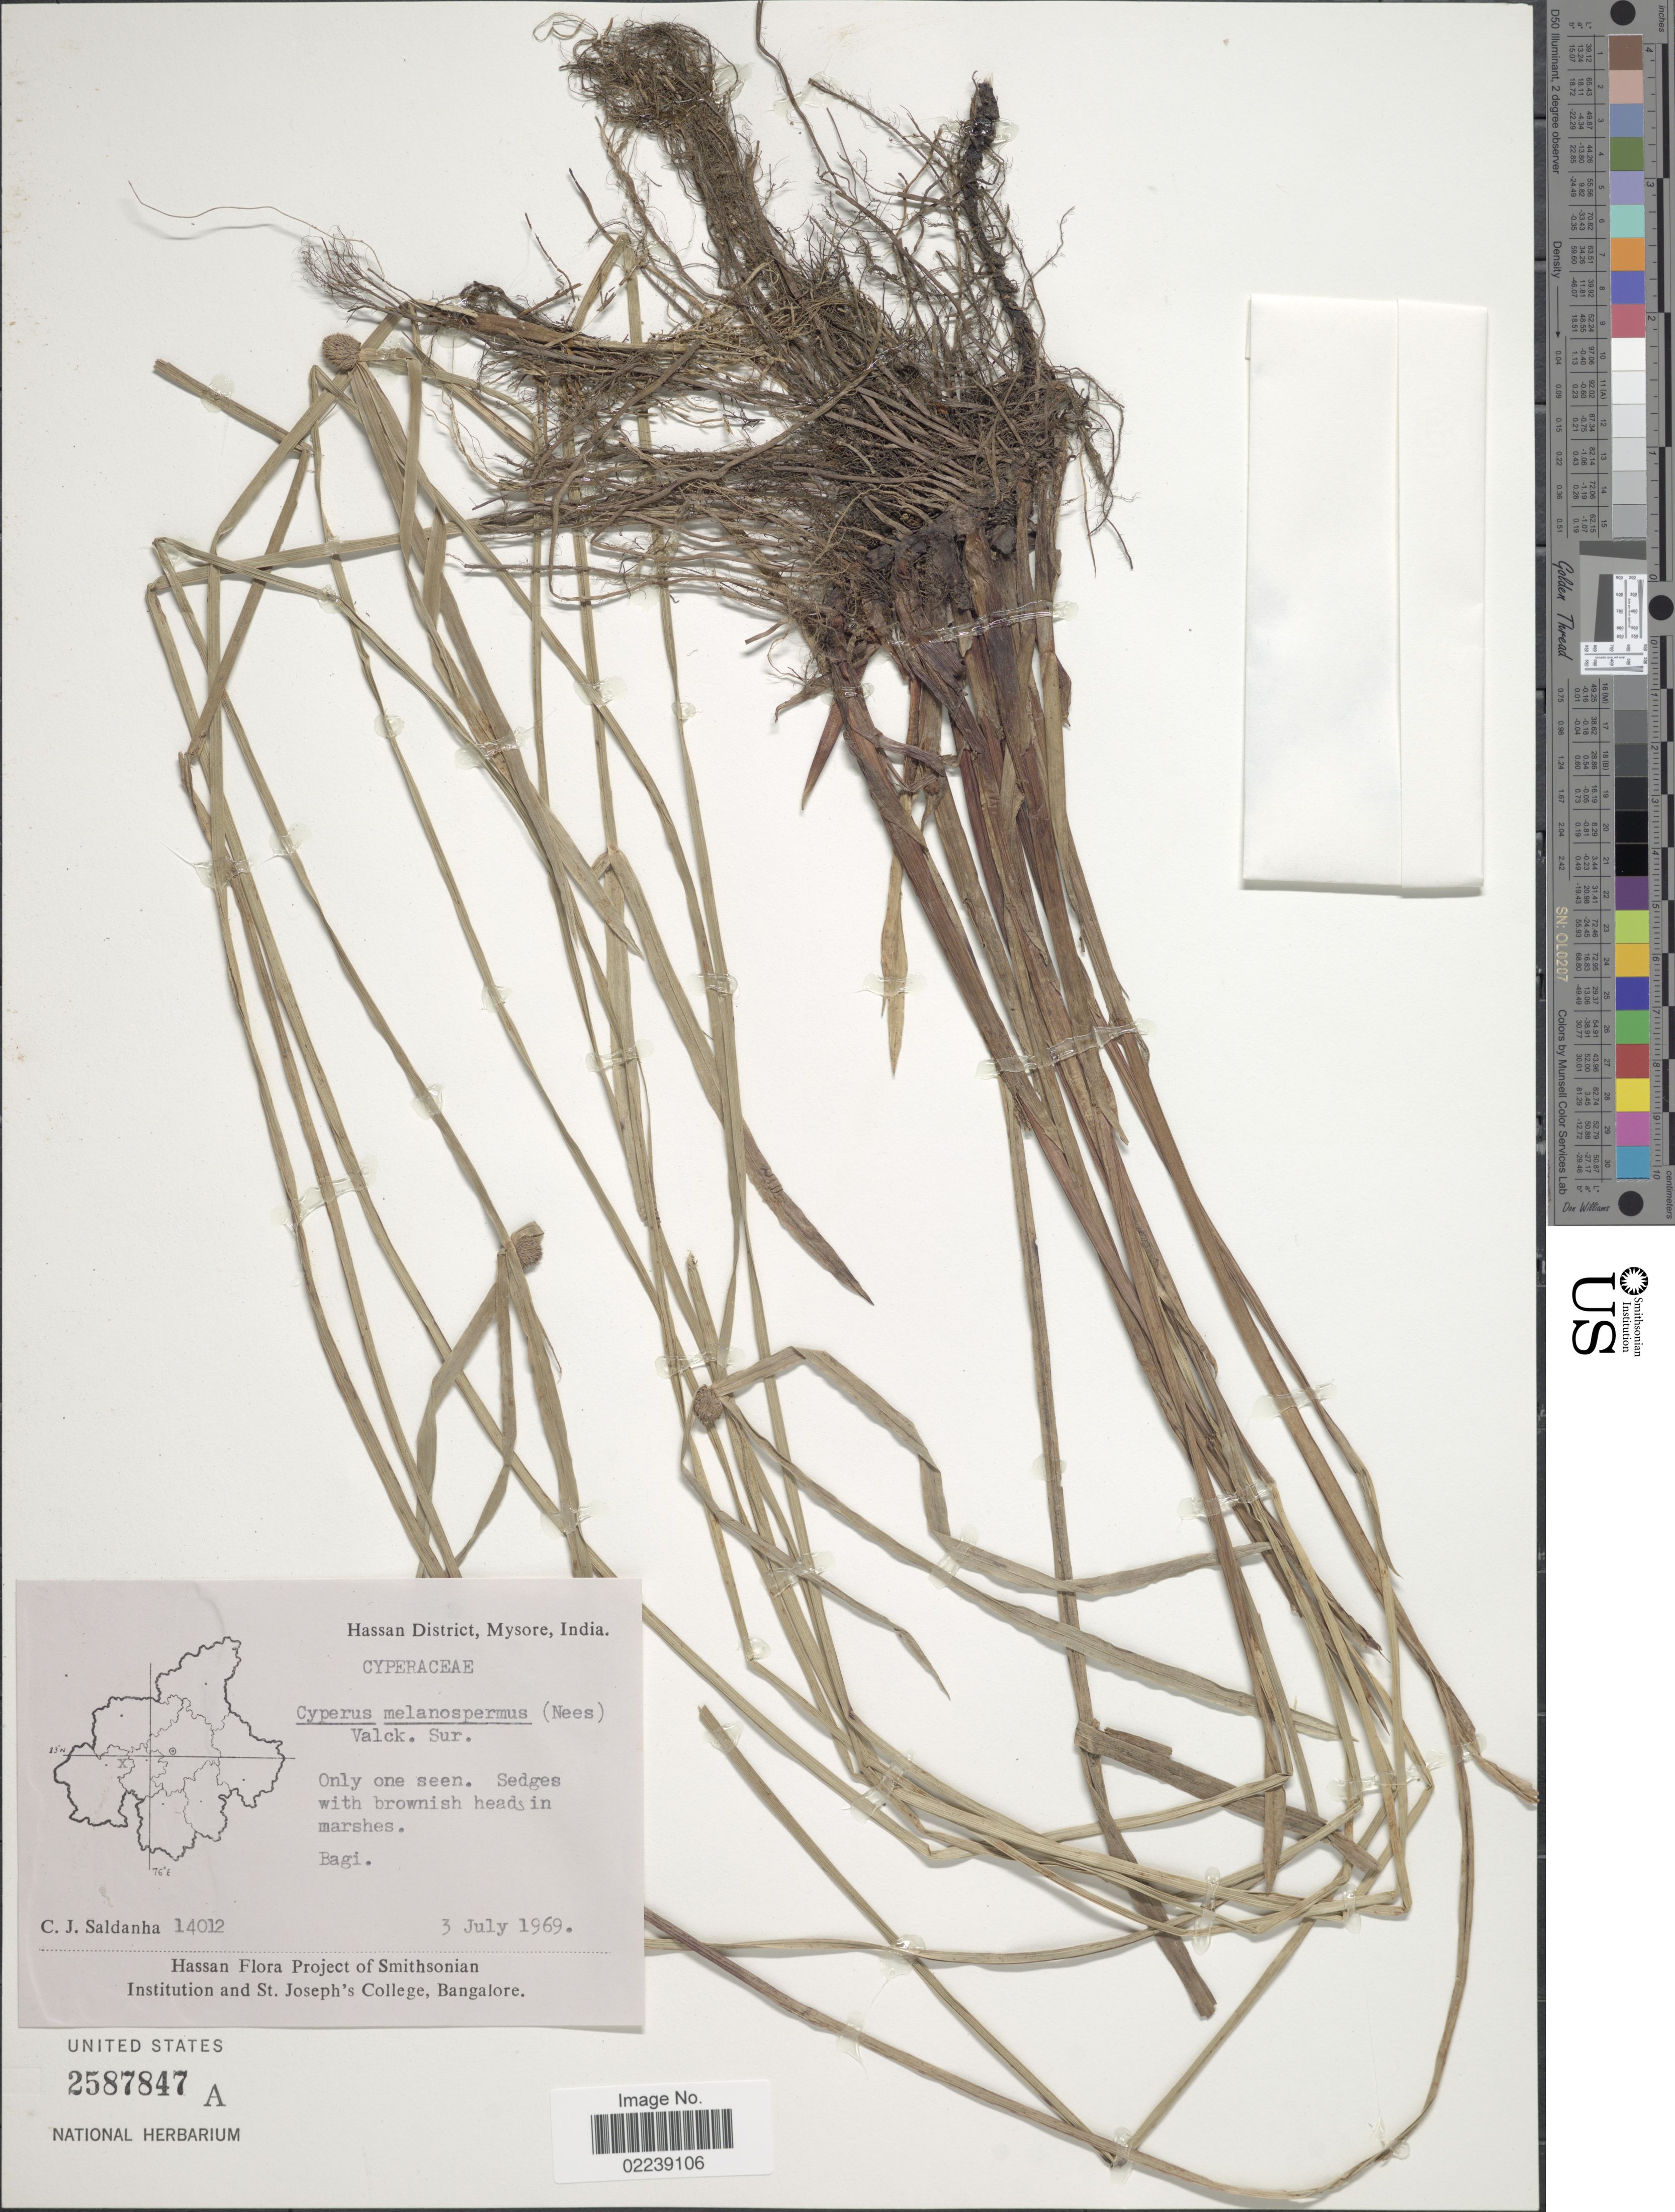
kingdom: Plantae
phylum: Tracheophyta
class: Liliopsida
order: Poales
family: Cyperaceae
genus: Cyperus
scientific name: Cyperus melanospermus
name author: (Nees) Valck. Sur.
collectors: C. J. Saldanha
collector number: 14012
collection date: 1969-07-03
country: India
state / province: Karnataka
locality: Hasan District, Mysore. Bagi.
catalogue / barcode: US 2587847A